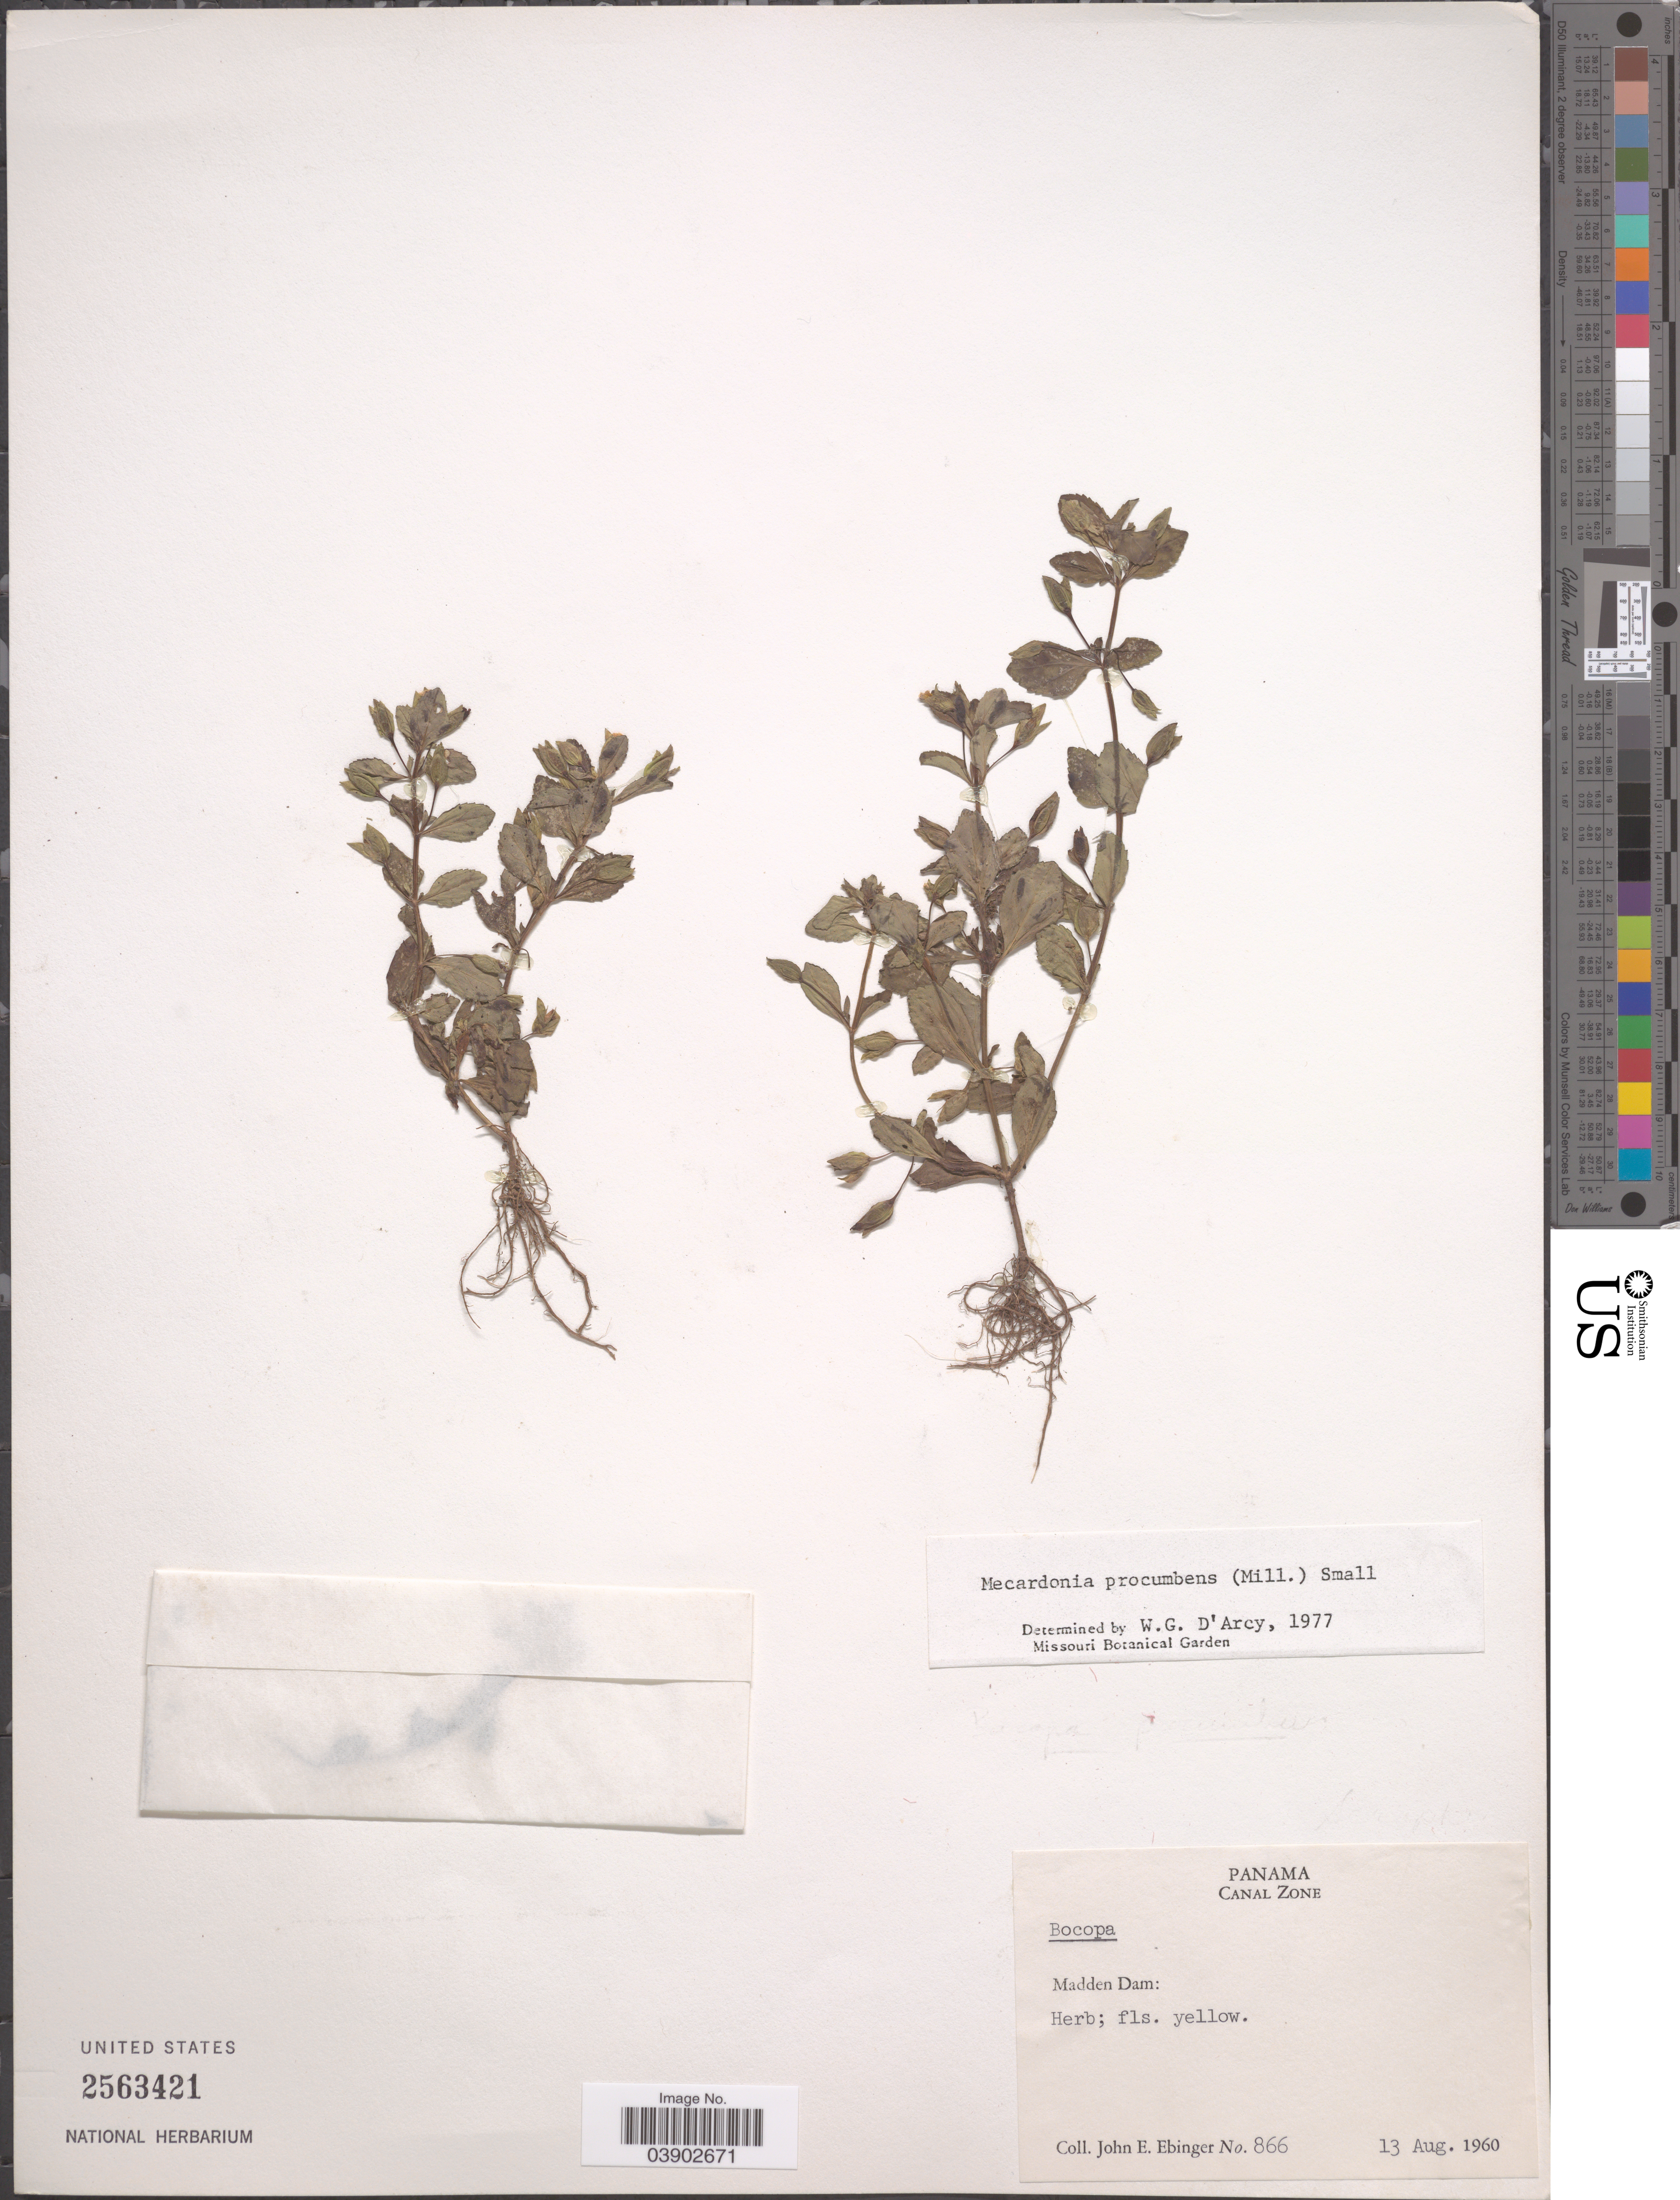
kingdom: Plantae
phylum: Tracheophyta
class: Magnoliopsida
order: Lamiales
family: Plantaginaceae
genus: Mecardonia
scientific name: Mecardonia procumbens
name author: (Mill.) Small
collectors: J. Ebinger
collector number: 866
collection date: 1960-08-13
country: Panama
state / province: Colón / Panamá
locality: Canal Zone. Madden Dam.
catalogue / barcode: US 2563421